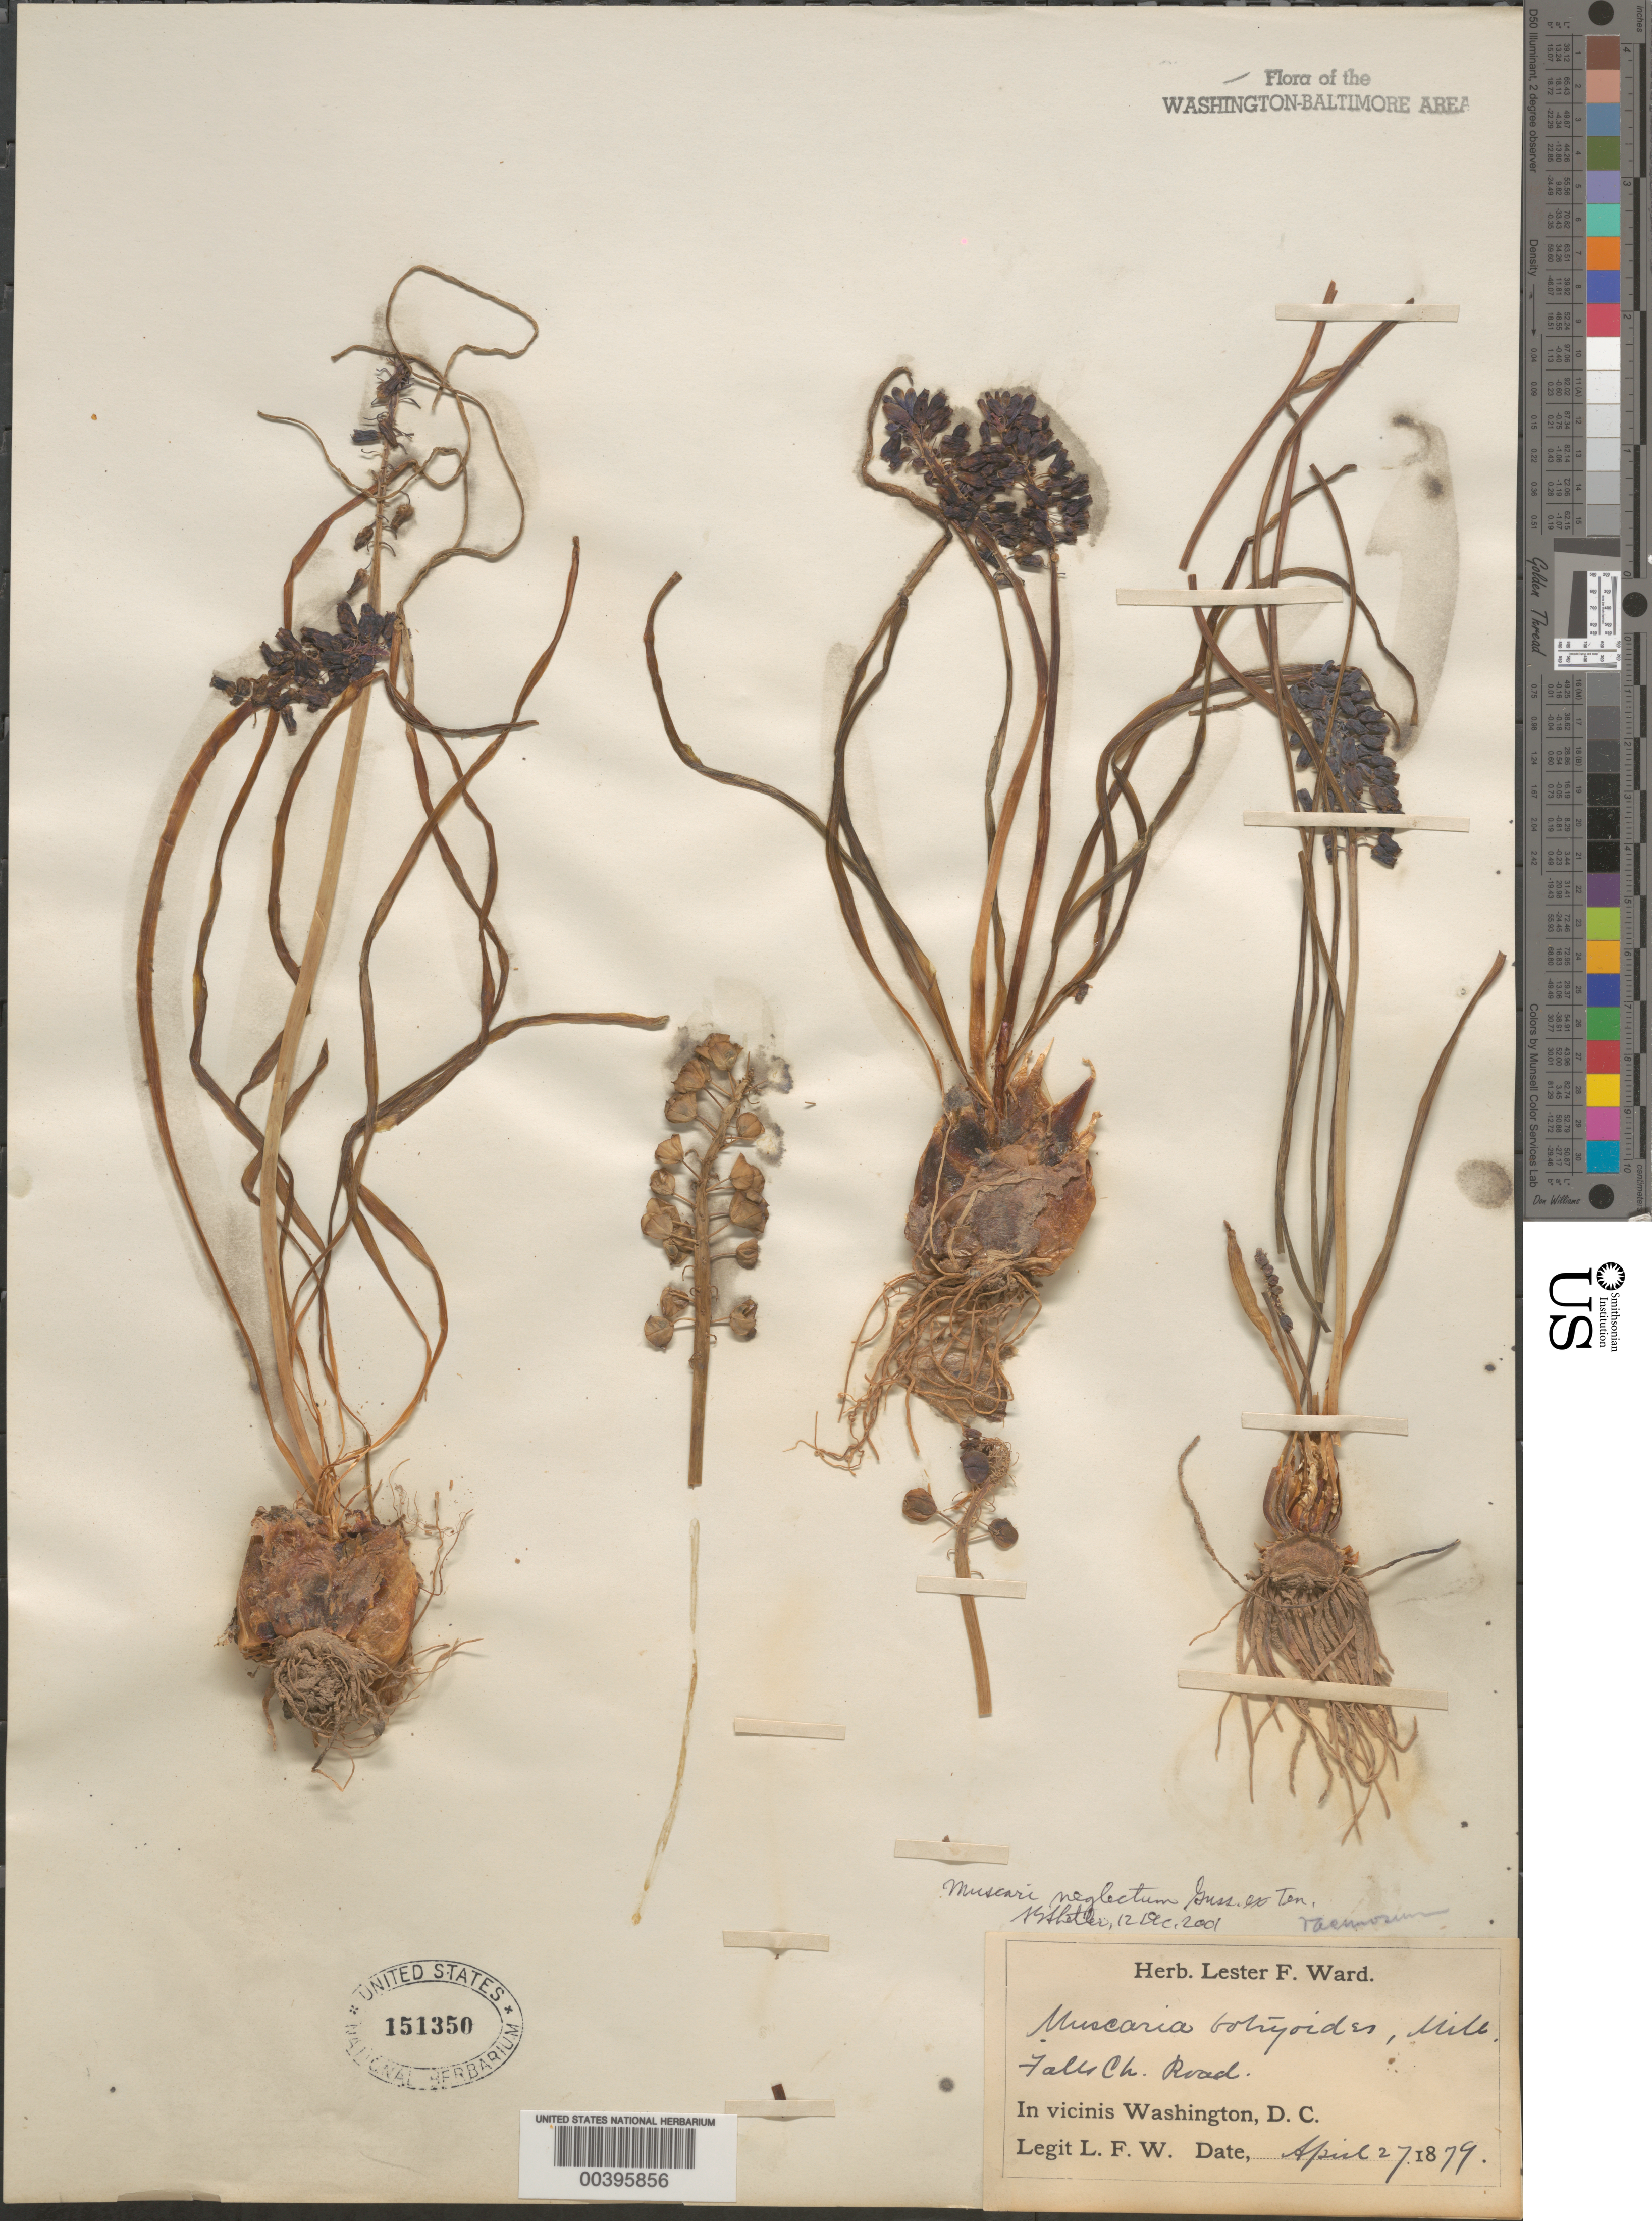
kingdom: Plantae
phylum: Tracheophyta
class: Liliopsida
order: Asparagales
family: Asparagaceae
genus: Muscari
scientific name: Muscari neglectum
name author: Gussone ex Ten.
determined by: Shetler, Stanwyn G., (US), NMNH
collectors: L. F. Ward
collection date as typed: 27 Apr 1879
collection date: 1879-04-27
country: United States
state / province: Virginia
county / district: City of Falls Church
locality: Falls Church Road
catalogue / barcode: US 151350